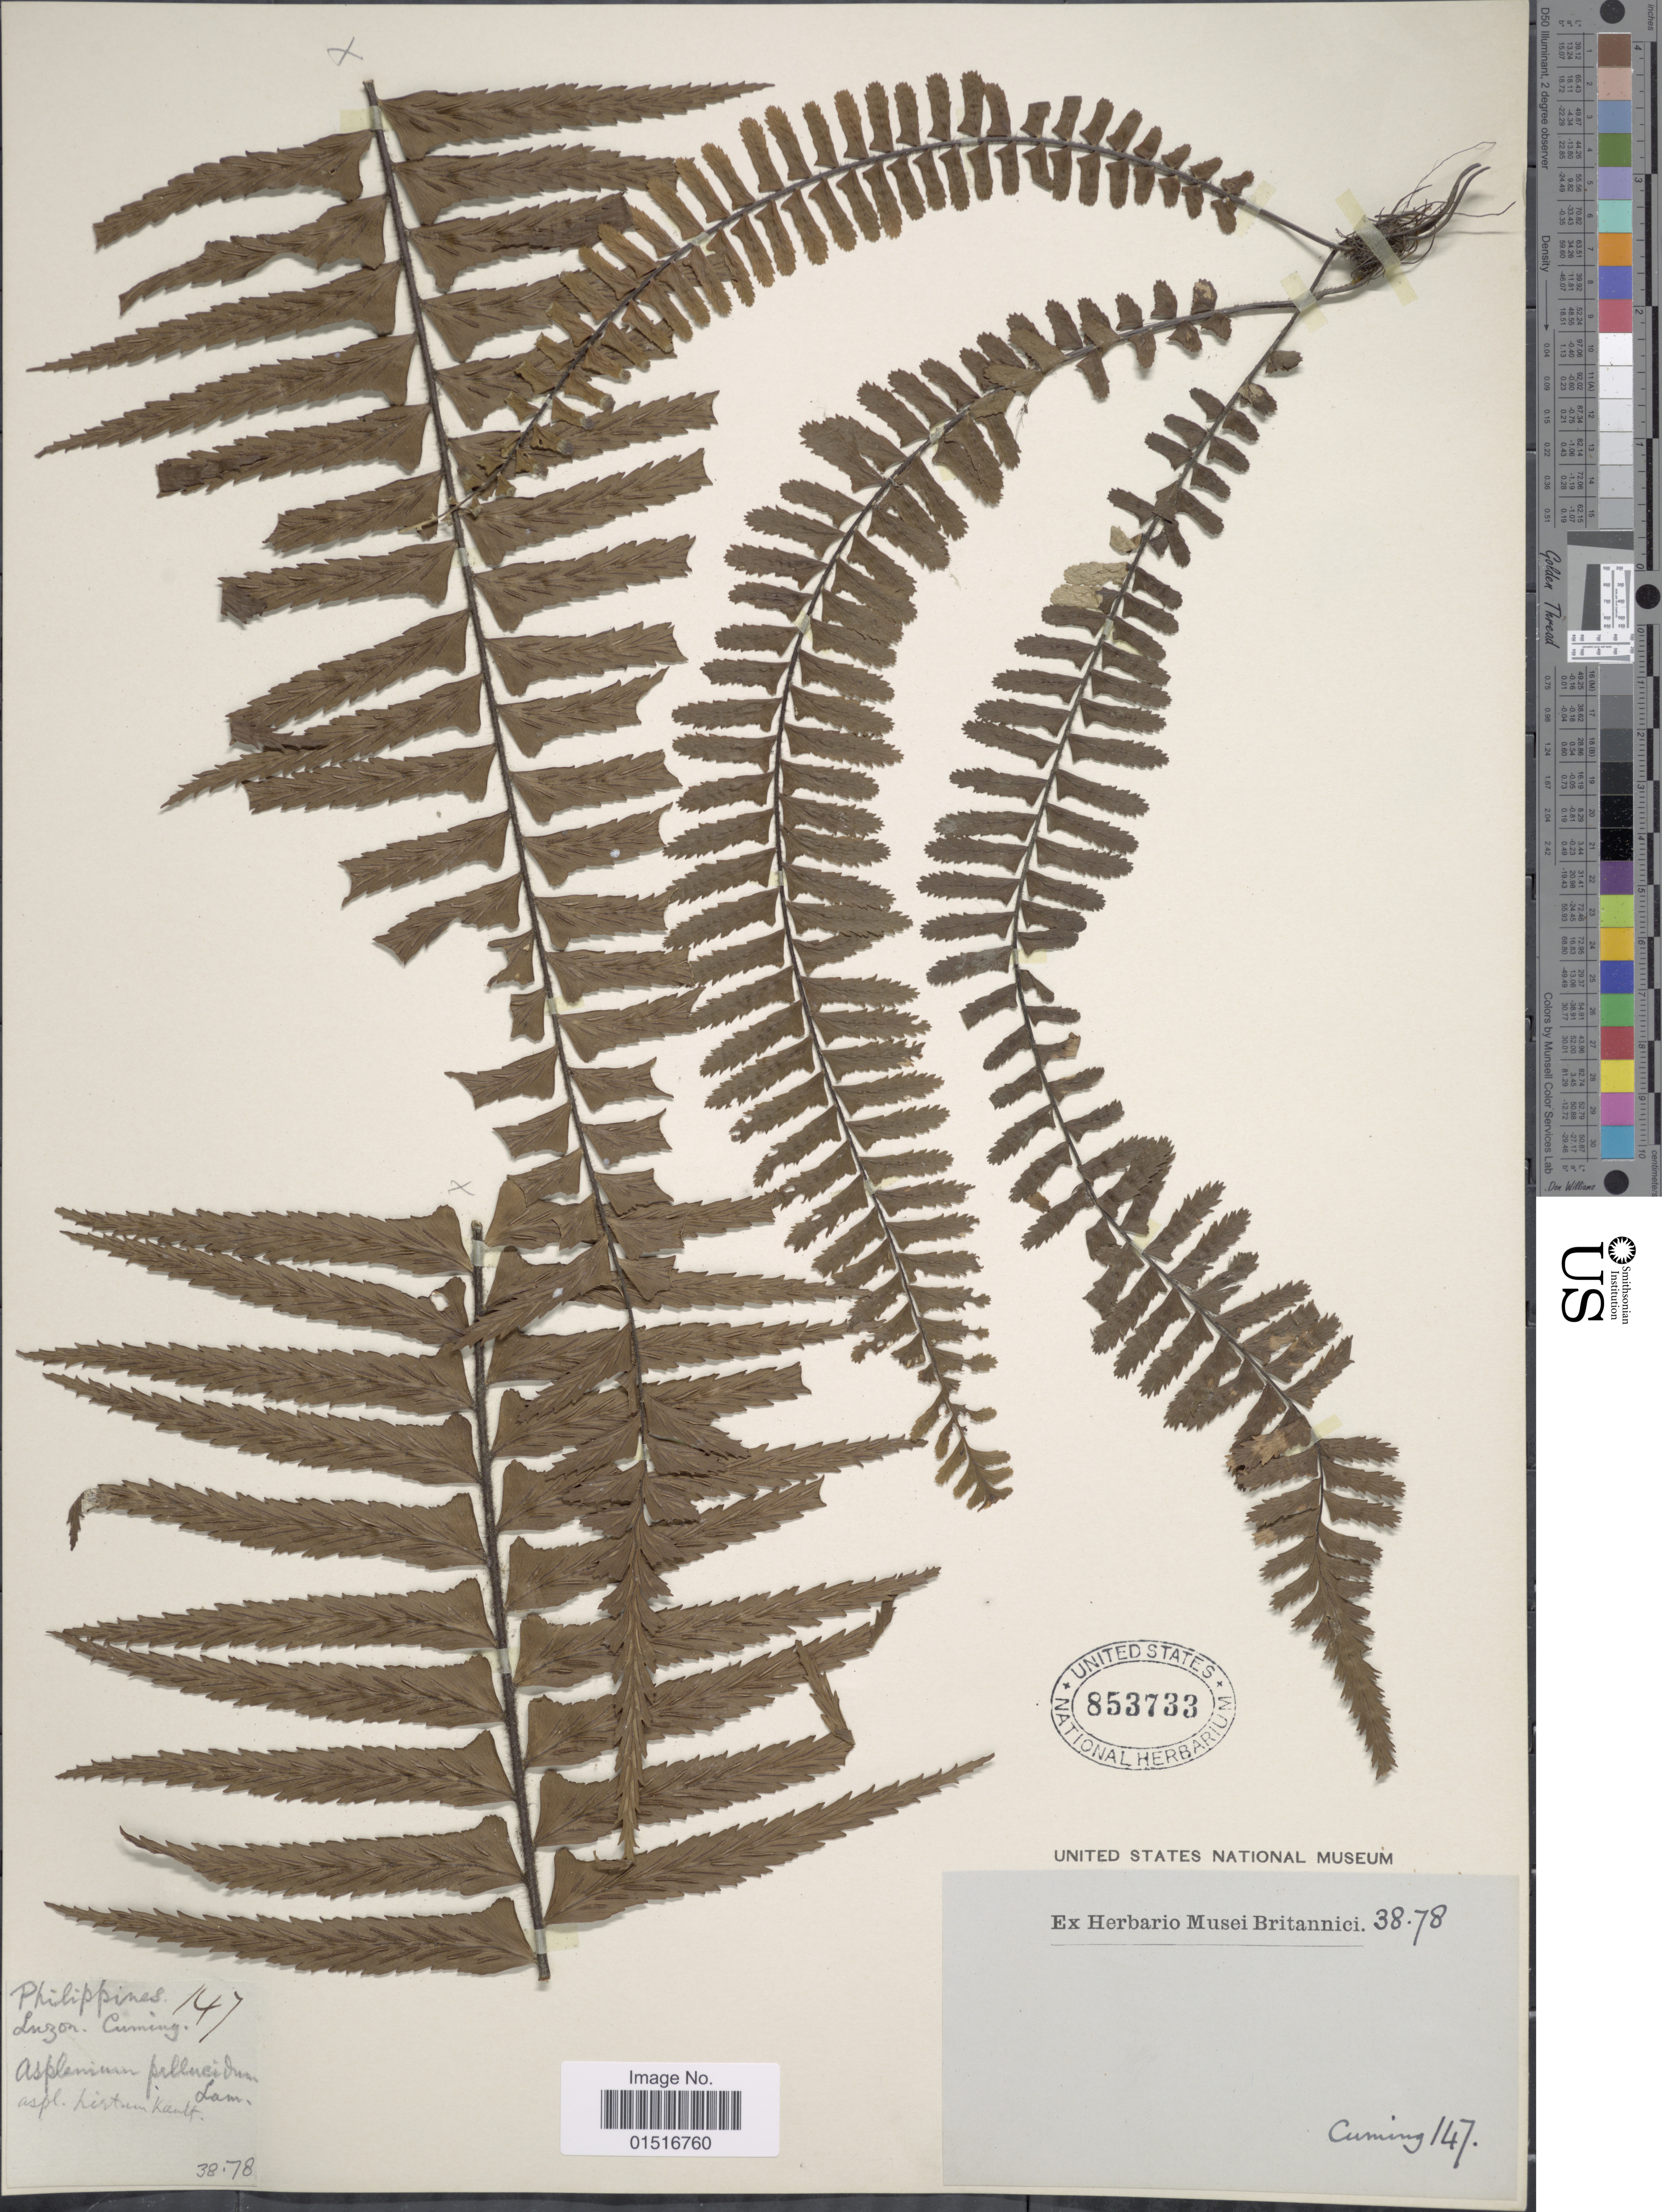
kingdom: Plantae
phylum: Tracheophyta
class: Polypodiopsida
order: Polypodiales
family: Aspleniaceae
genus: Asplenium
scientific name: Asplenium pellucidum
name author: Lam.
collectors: -. Cuming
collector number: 147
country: Philippines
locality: Luzon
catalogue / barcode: US 853733